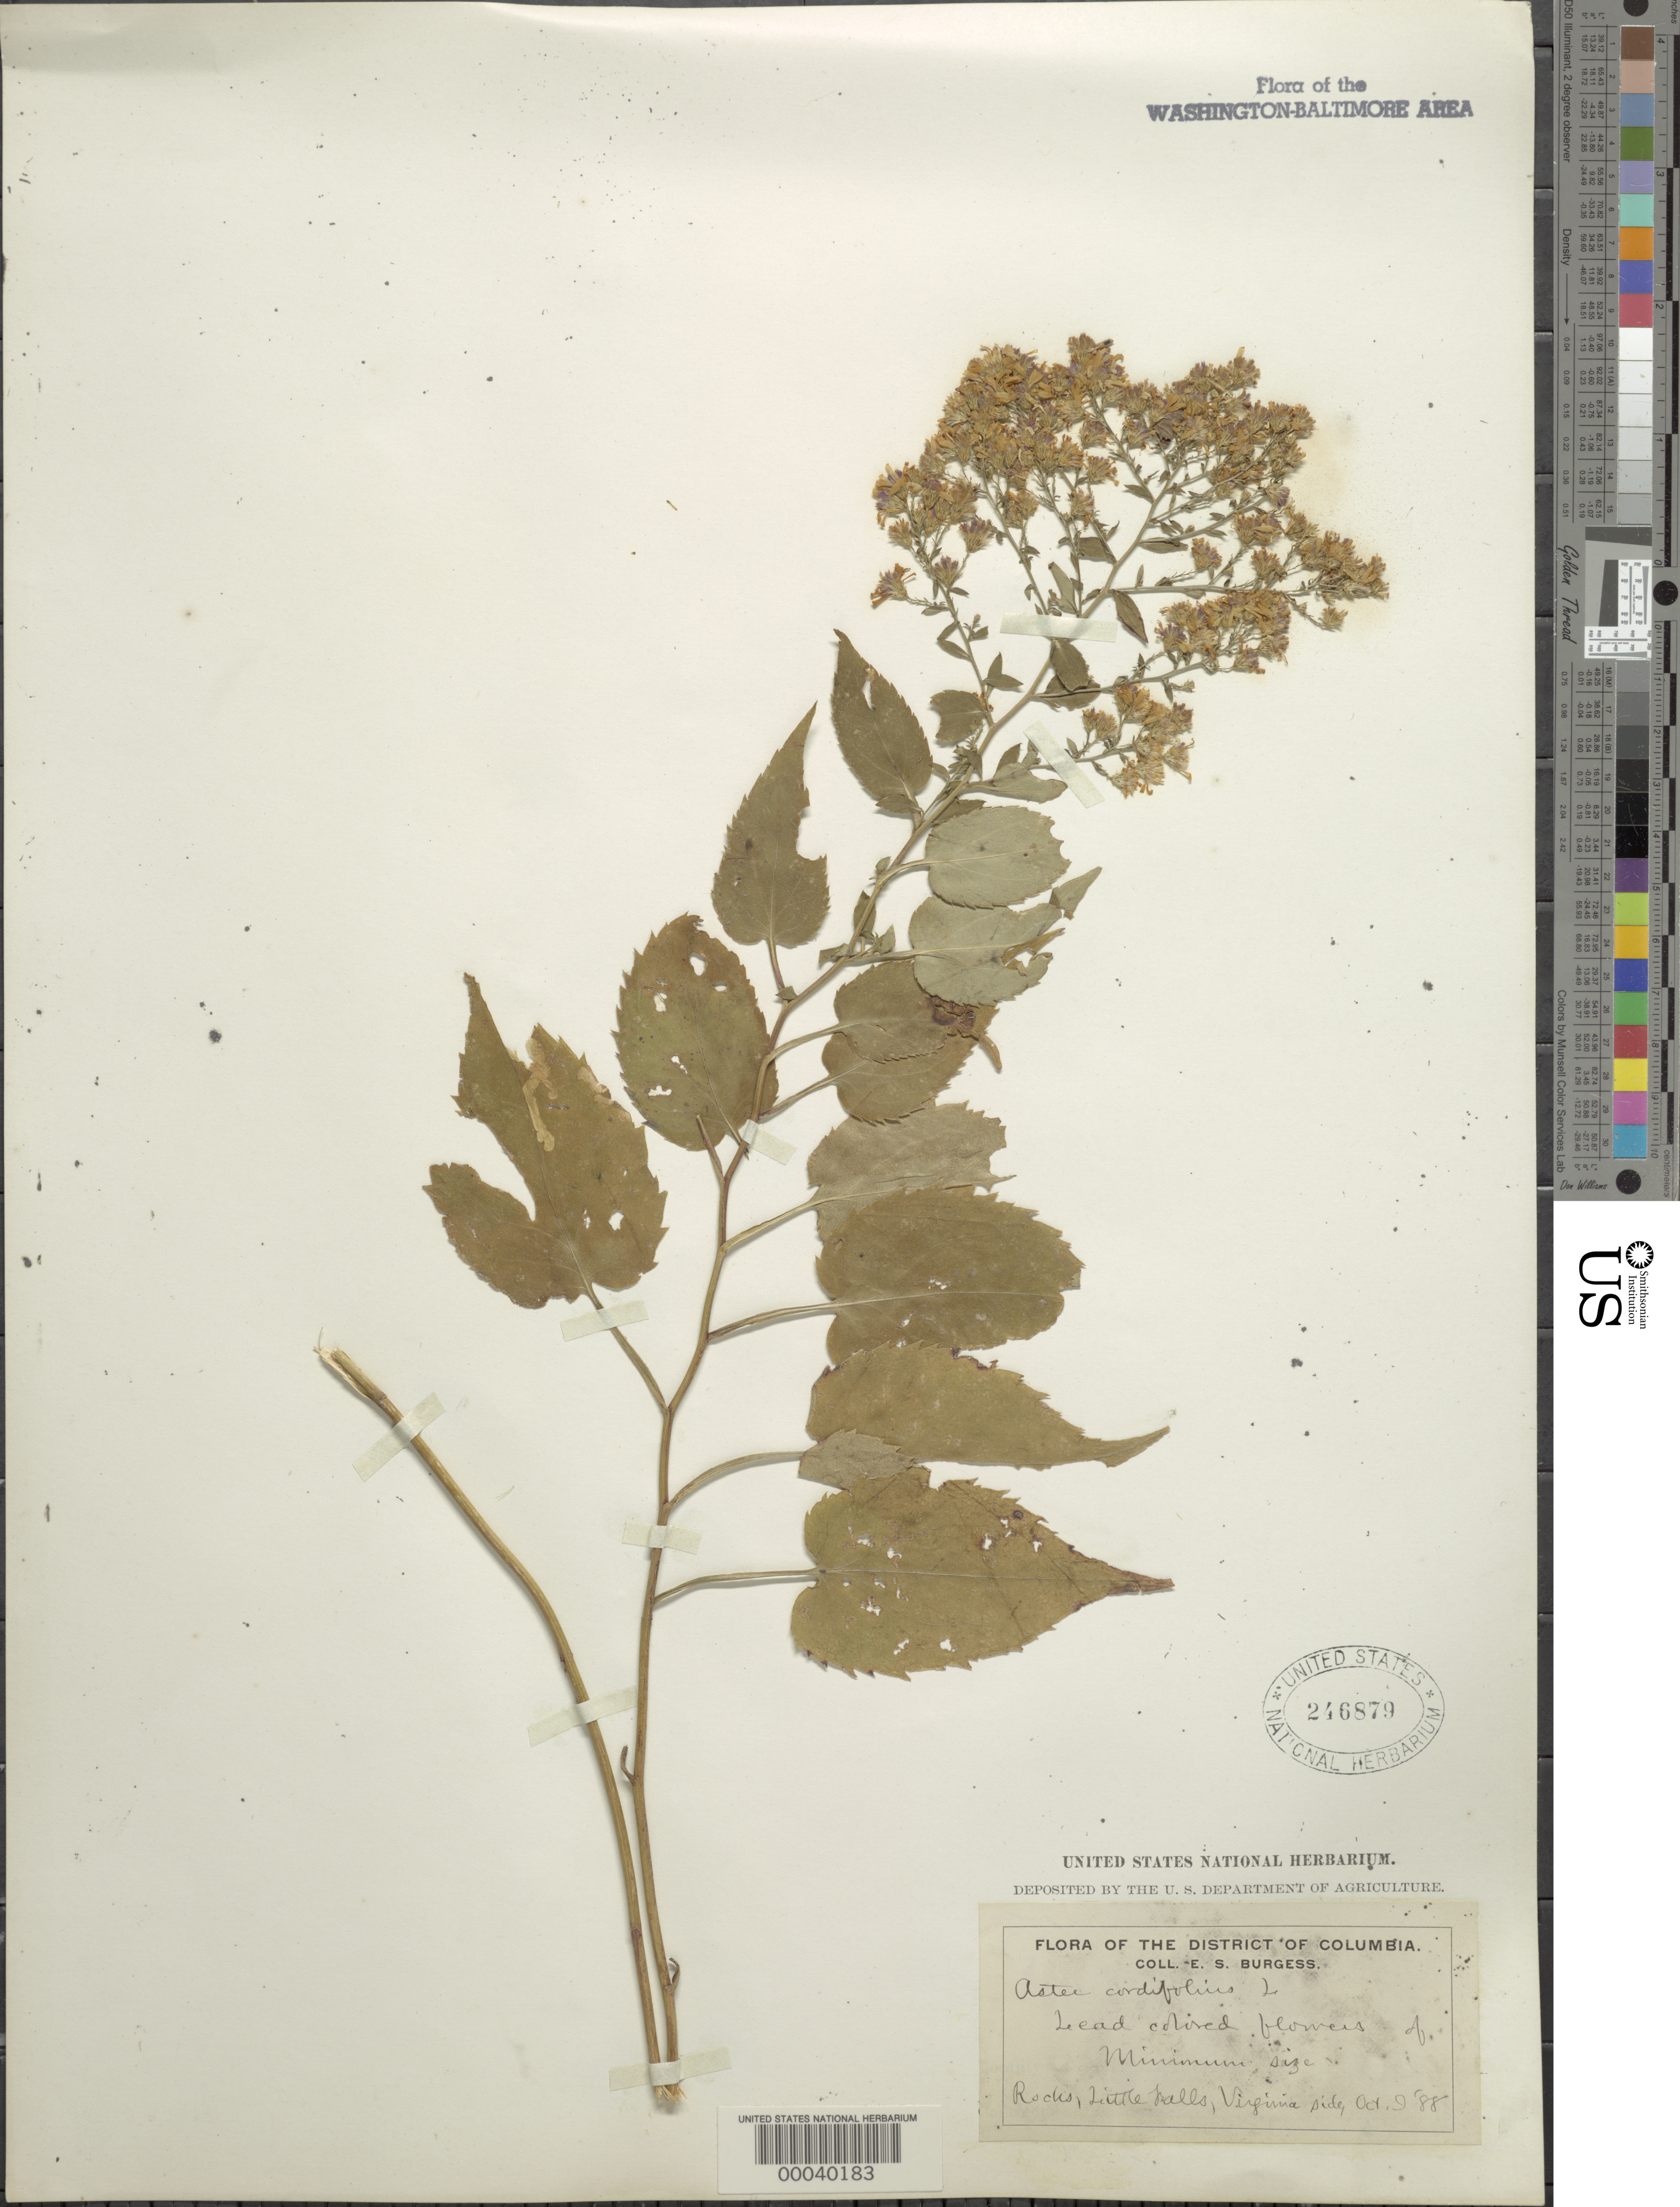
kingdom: Plantae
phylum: Tracheophyta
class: Magnoliopsida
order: Asterales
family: Asteraceae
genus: Symphyotrichum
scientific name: Symphyotrichum cordifolium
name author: (L.) G.L. Nesom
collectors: E. Burgess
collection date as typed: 09 Oct 1888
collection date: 1888-10-09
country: United States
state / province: Virginia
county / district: Fairfax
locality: Little Falls C. & O. Canal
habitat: Rocks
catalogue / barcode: US 246879